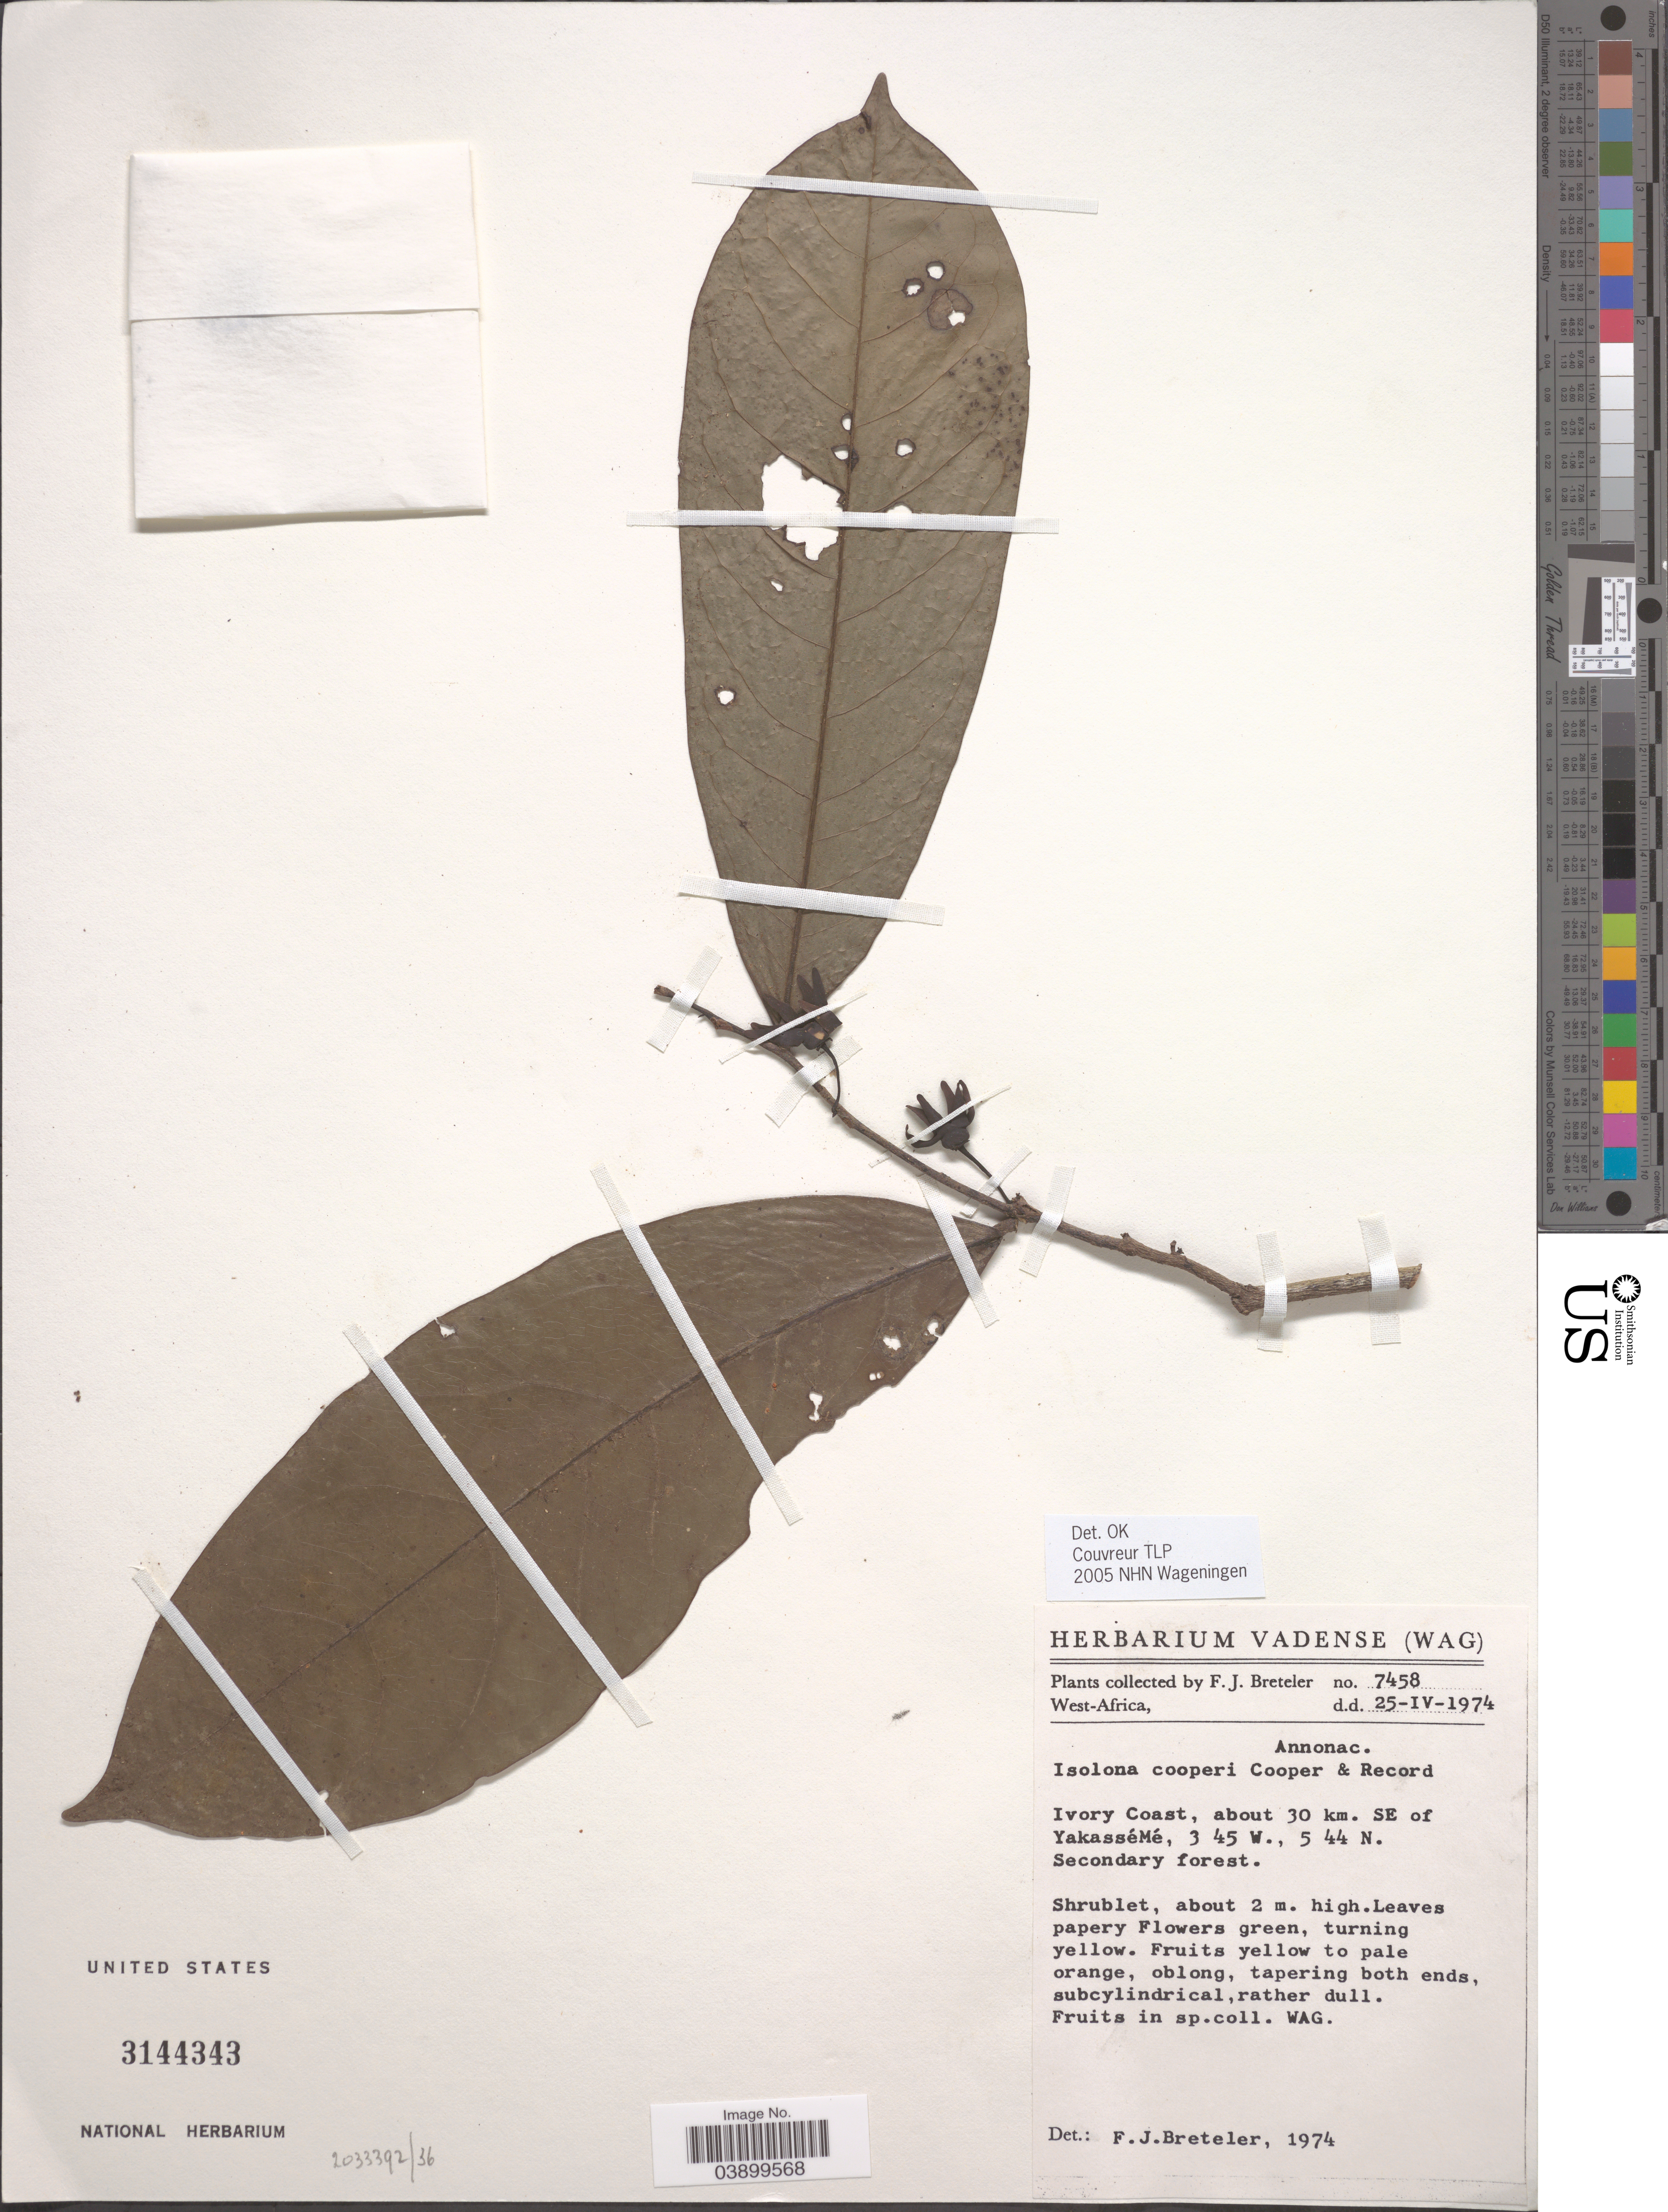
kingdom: Plantae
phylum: Tracheophyta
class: Magnoliopsida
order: Magnoliales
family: Annonaceae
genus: Isolona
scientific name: Isolona cooperi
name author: Hutch. & Dalziel ex Cooper & Record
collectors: F. J. Breteler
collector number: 7458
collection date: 1974-04-25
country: Ivory Coast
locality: About 30 km. SE of YakasséMé.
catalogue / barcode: US 3144343